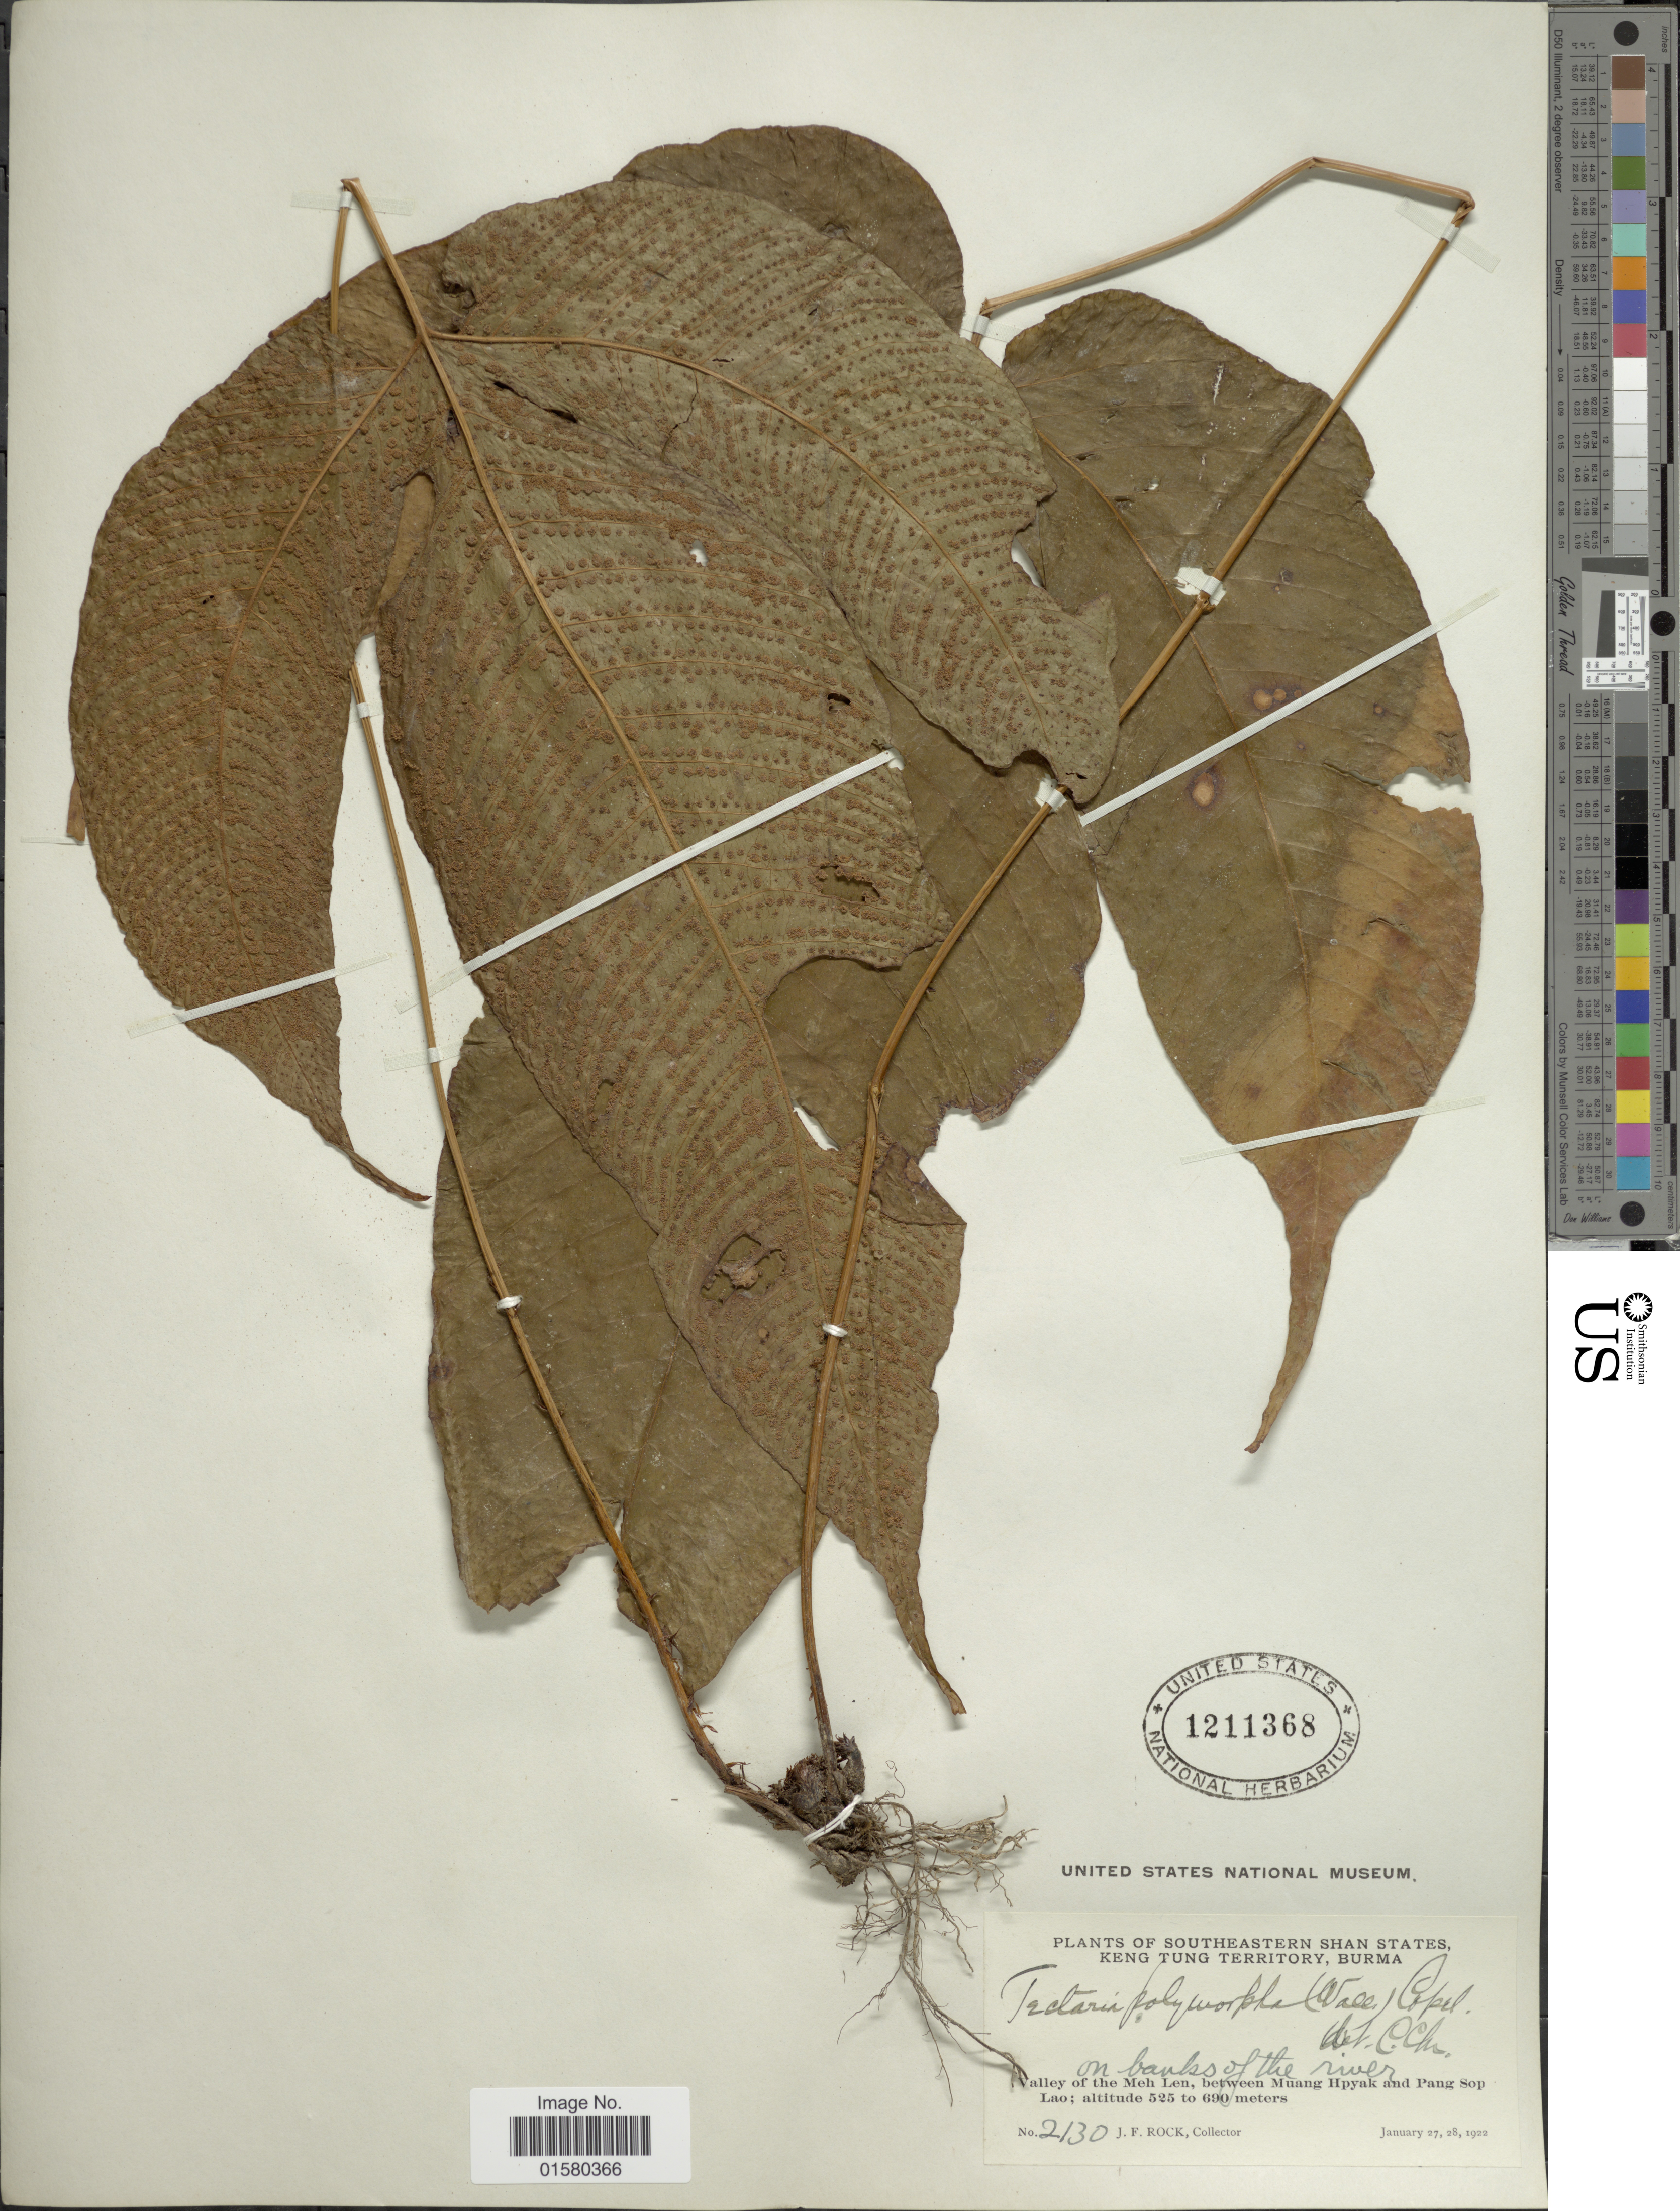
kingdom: Plantae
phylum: Tracheophyta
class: Polypodiopsida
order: Polypodiales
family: Tectariaceae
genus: Tectaria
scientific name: Tectaria polymorpha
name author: (Wall. ex Hook.) Copel.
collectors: J. Rock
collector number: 2130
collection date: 1922-01-27/1922-01-28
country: Myanmar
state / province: Shan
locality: Southeastern Shan States, Keng Tung Territory, Burma, Valley of the Meh Len, between Muang Hpyak and Pang Sop Lao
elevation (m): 525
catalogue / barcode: US 1211368